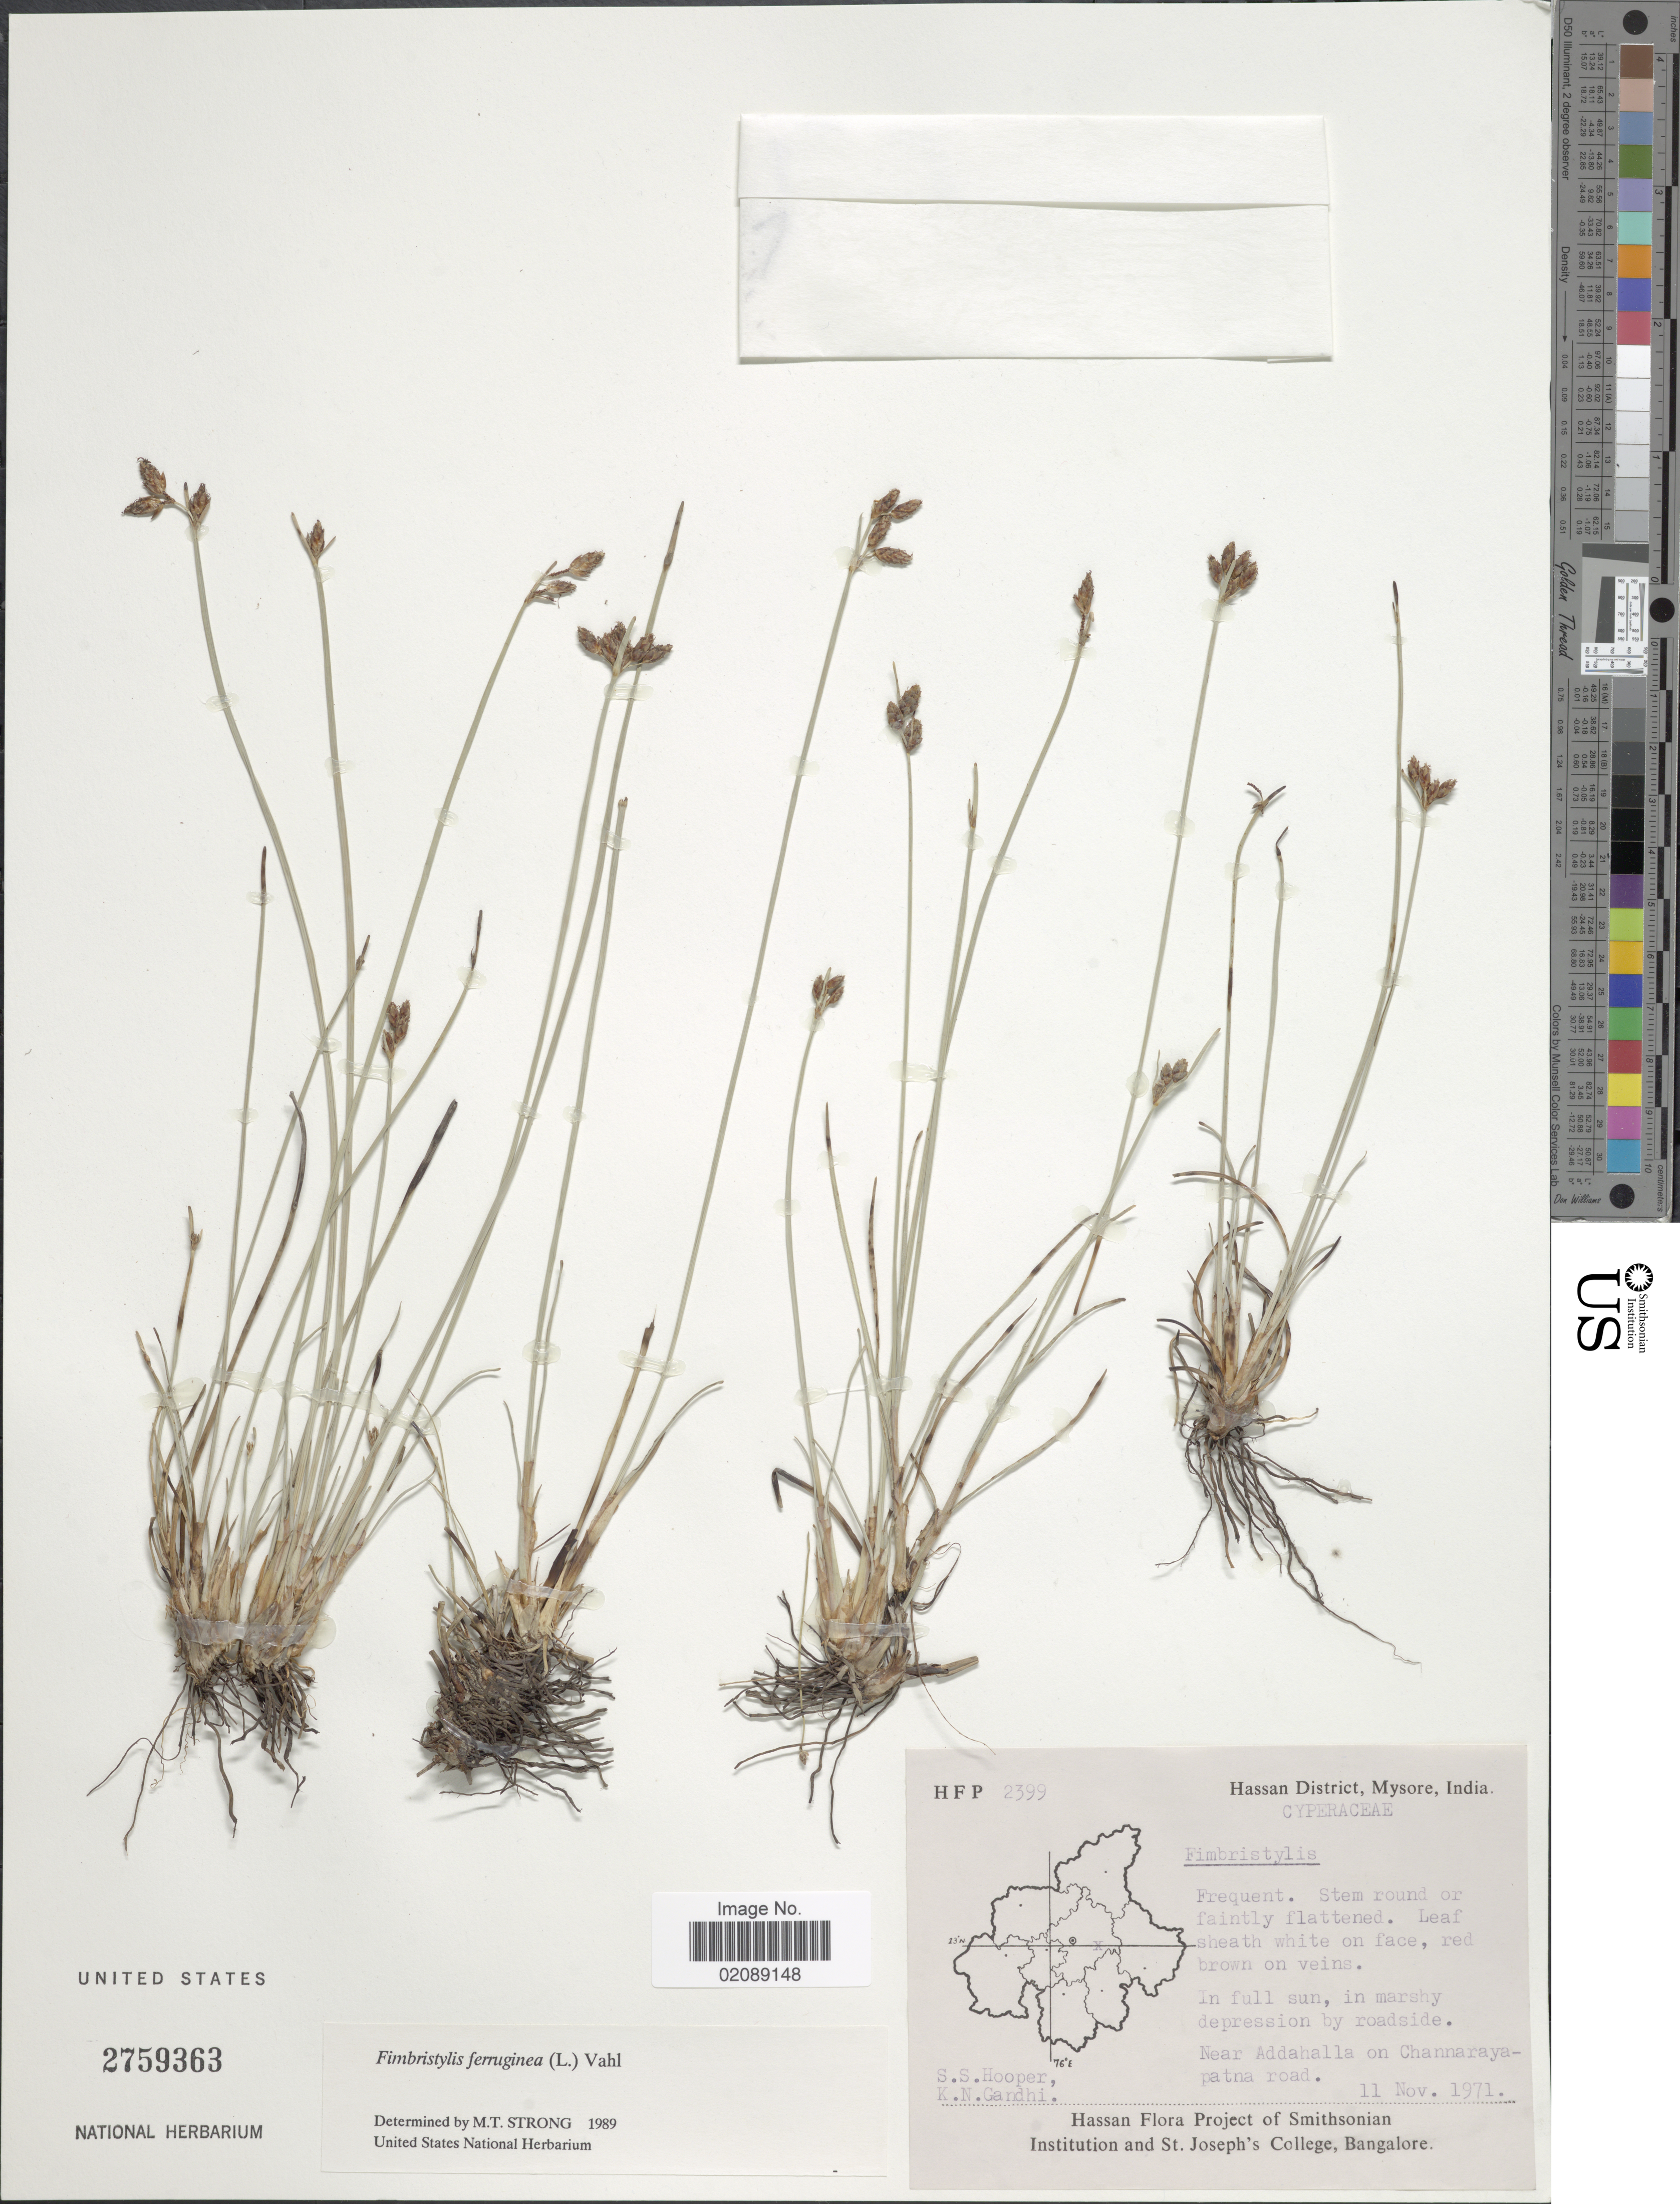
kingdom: Plantae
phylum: Tracheophyta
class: Liliopsida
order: Poales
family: Cyperaceae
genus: Fimbristylis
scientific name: Fimbristylis ferruginea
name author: (L.) Vahl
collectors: S. S. Hooper & K. N. Gandhi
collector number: H F P 2399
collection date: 1971-11-11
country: India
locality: Hassan District, Mysore, In full sun, in marshy depression by roadside. Near Addahalla on Chammarayapatna road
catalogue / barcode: US 2759363